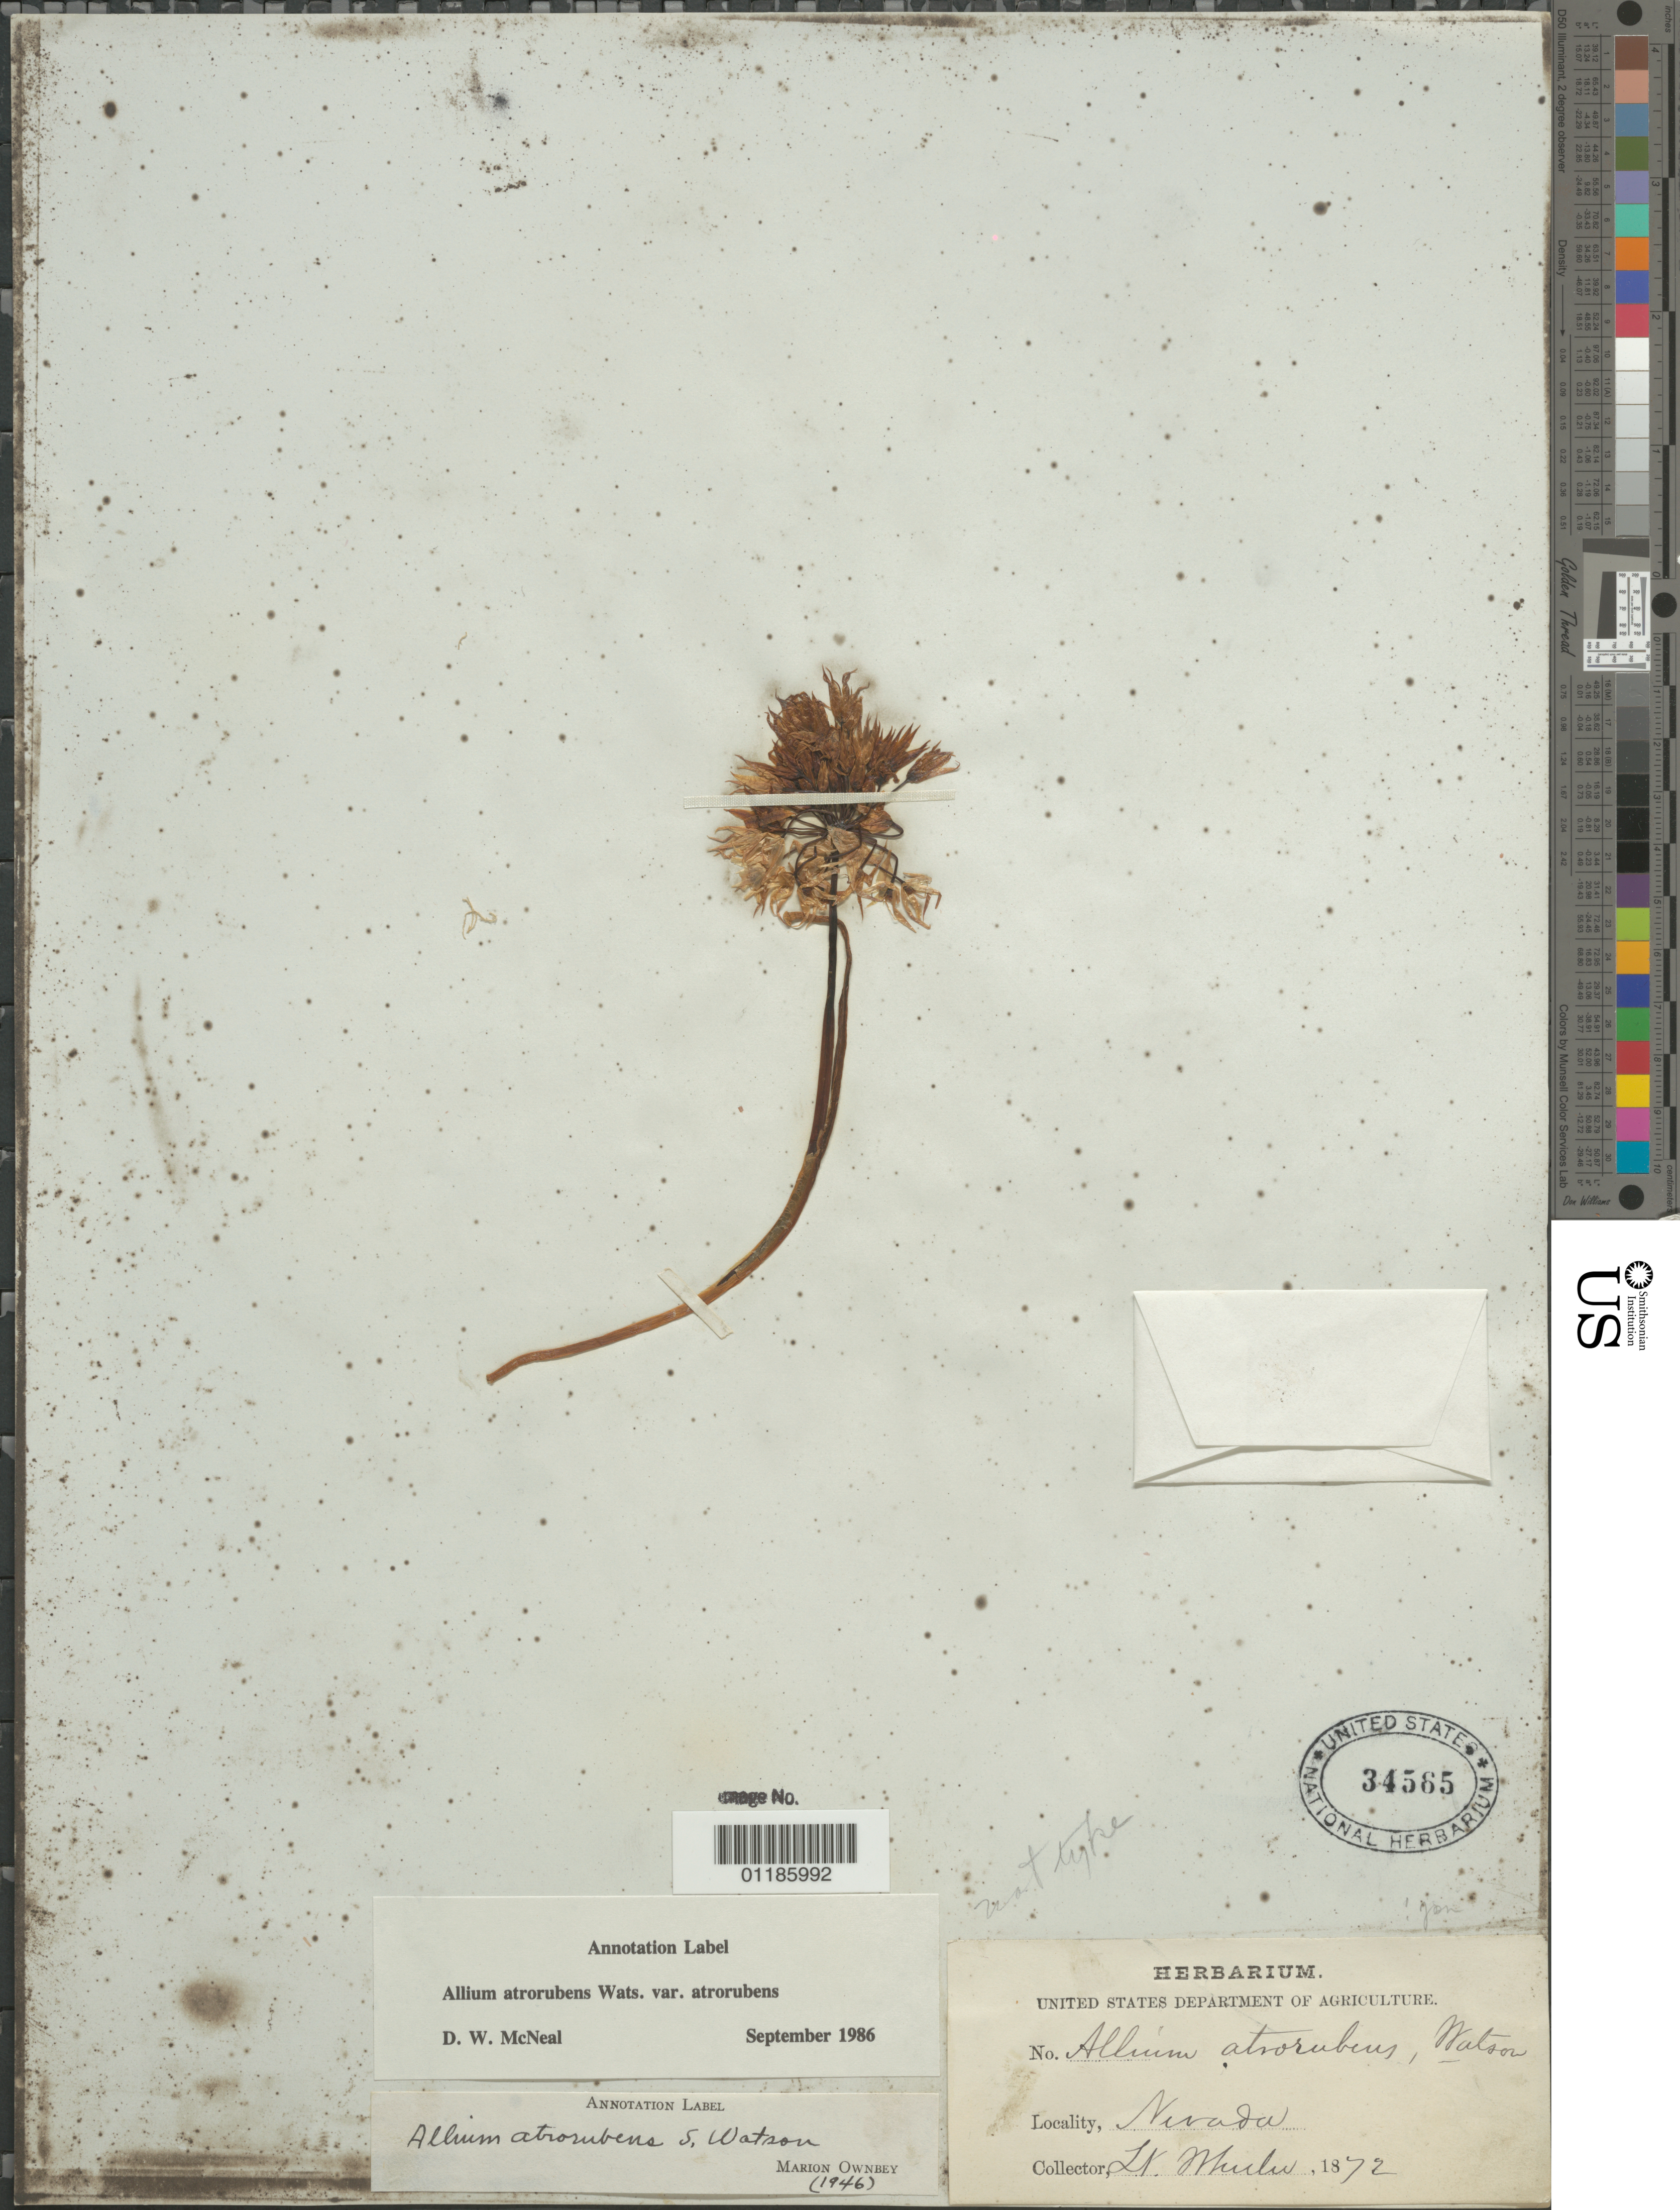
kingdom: Plantae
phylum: Tracheophyta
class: Liliopsida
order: Asparagales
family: Amaryllidaceae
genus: Allium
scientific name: Allium atrorubens var. atrorubens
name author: S. Watson in C. King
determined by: McNeal, D. W.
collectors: -- Wheeler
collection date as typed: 1872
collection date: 1872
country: United States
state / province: Nevada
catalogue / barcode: US 34565